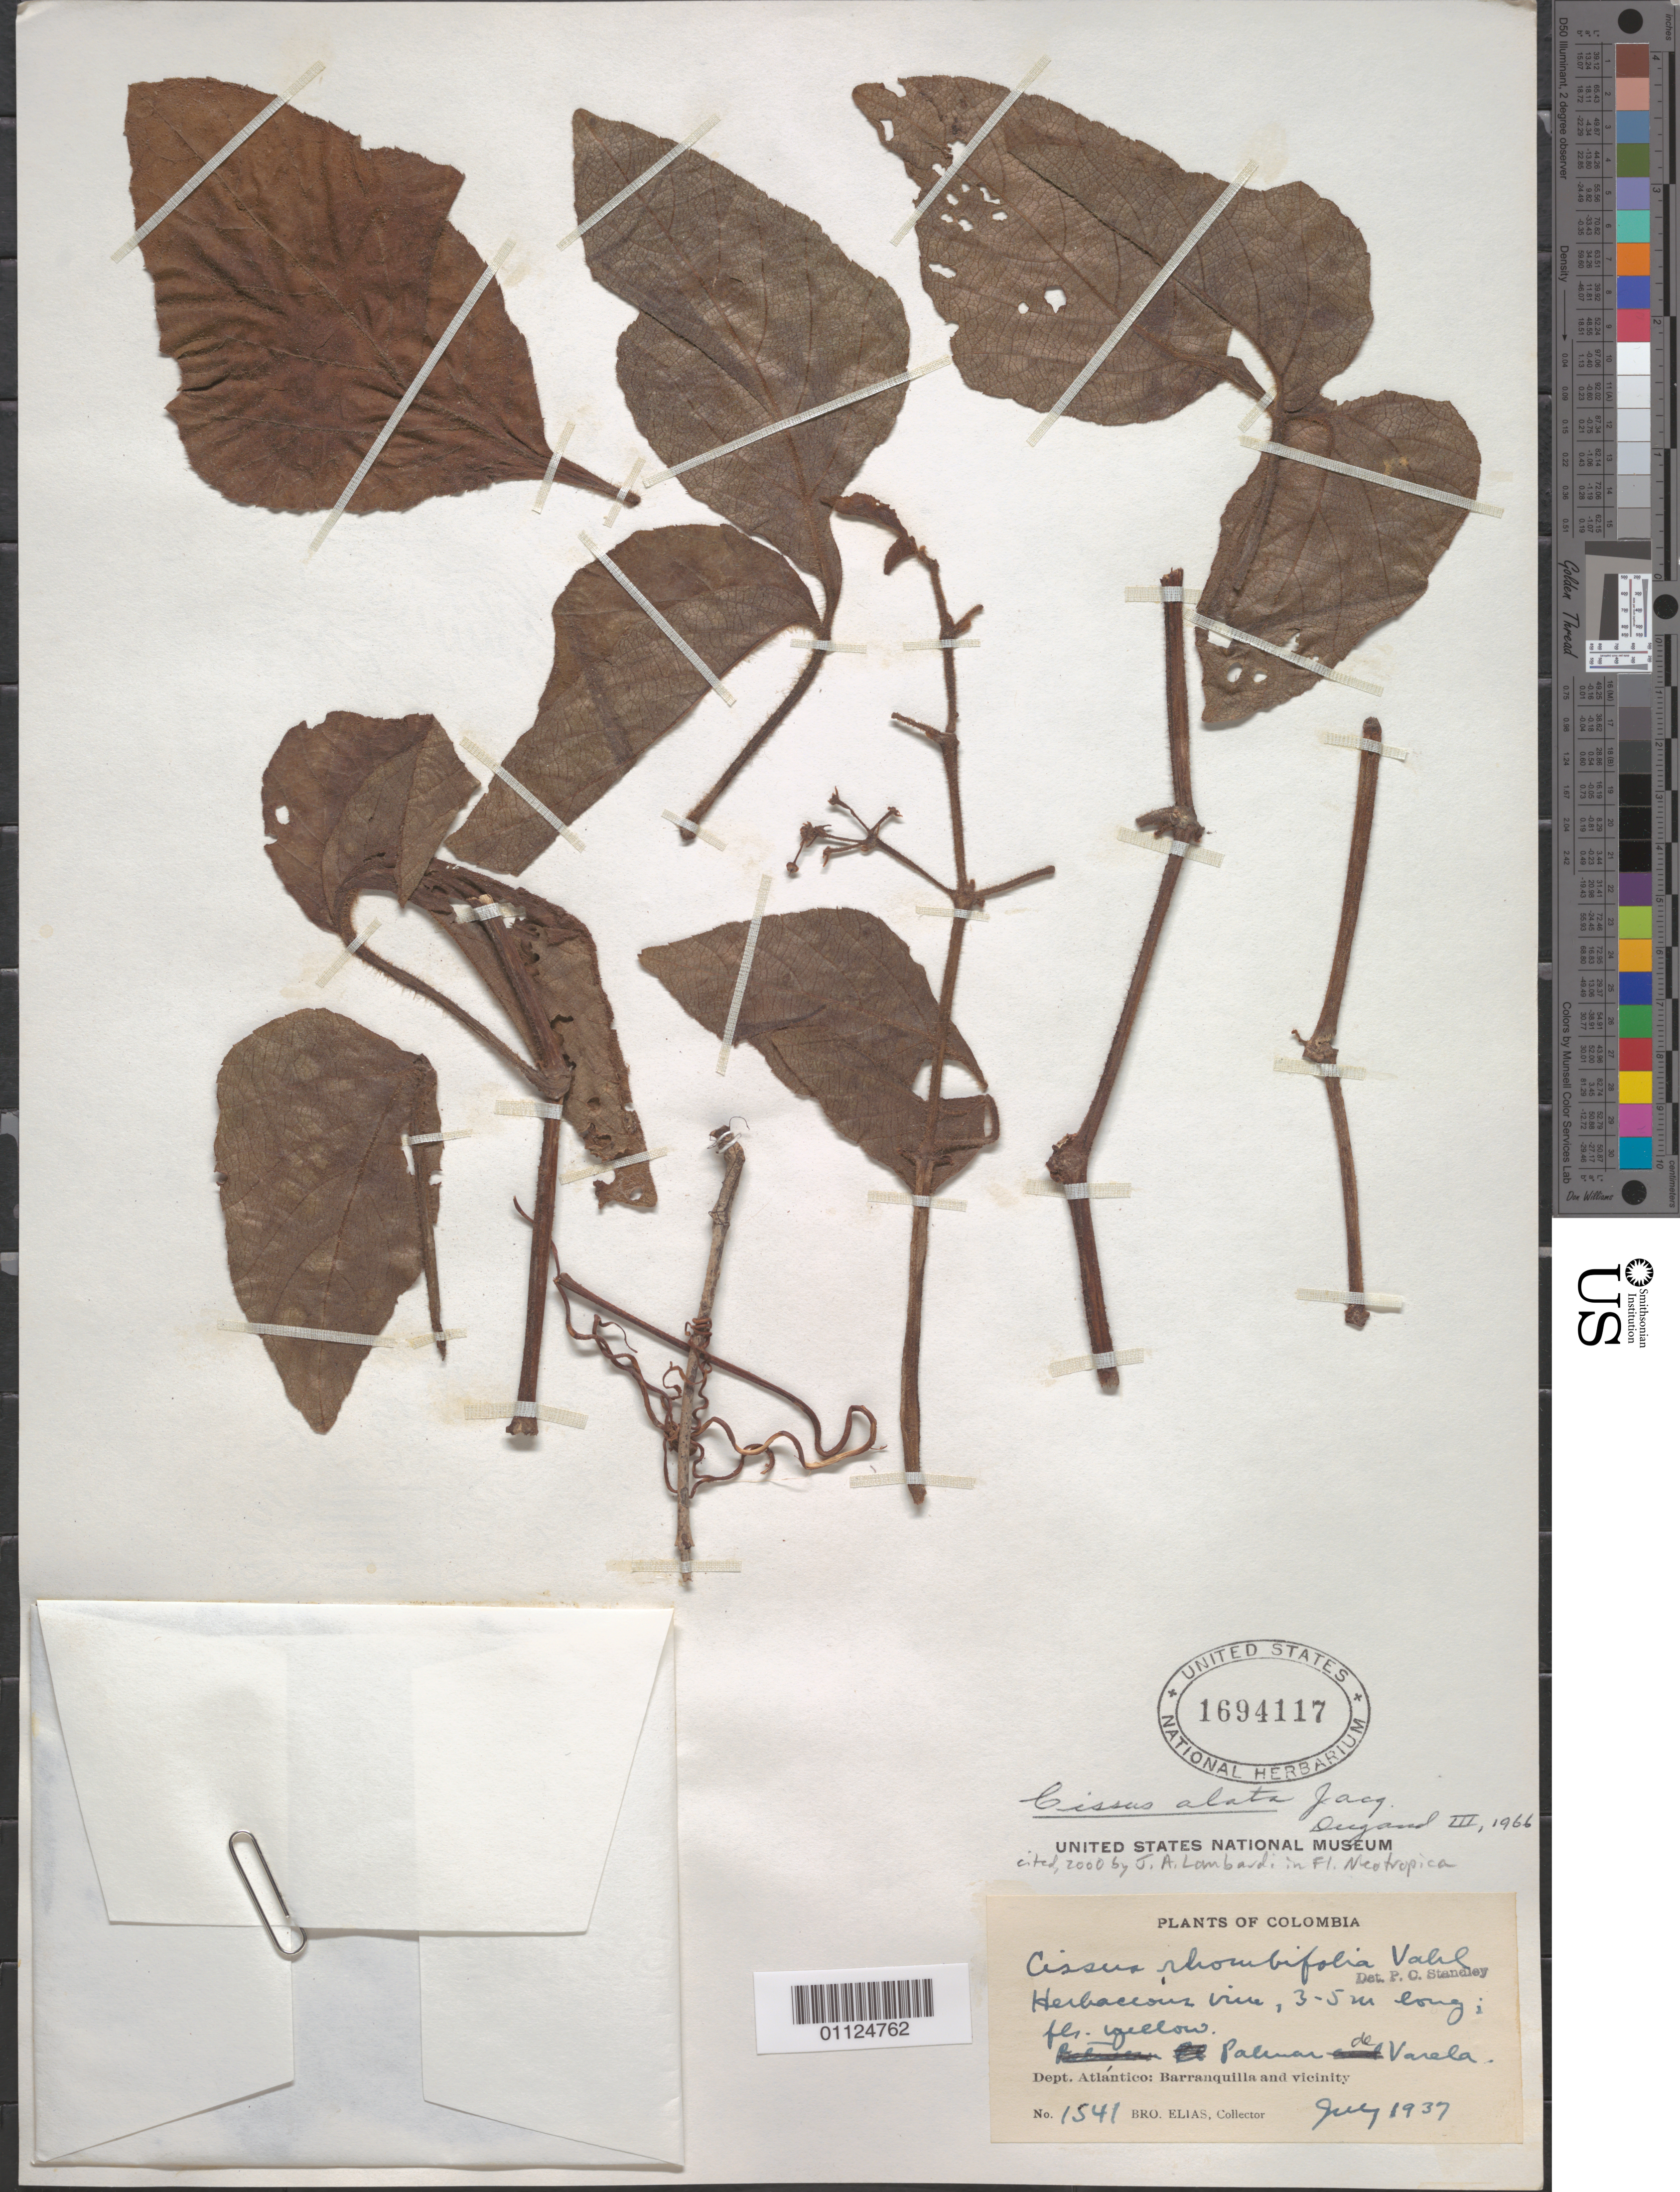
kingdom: Plantae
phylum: Tracheophyta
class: Magnoliopsida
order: Vitales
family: Vitaceae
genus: Cissus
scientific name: Cissus alata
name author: Jacq.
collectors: Bro. Elias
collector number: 1541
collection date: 1937-07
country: Colombia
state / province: Atlántico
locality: Barranquilla and vicinity.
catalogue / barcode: US 1694117